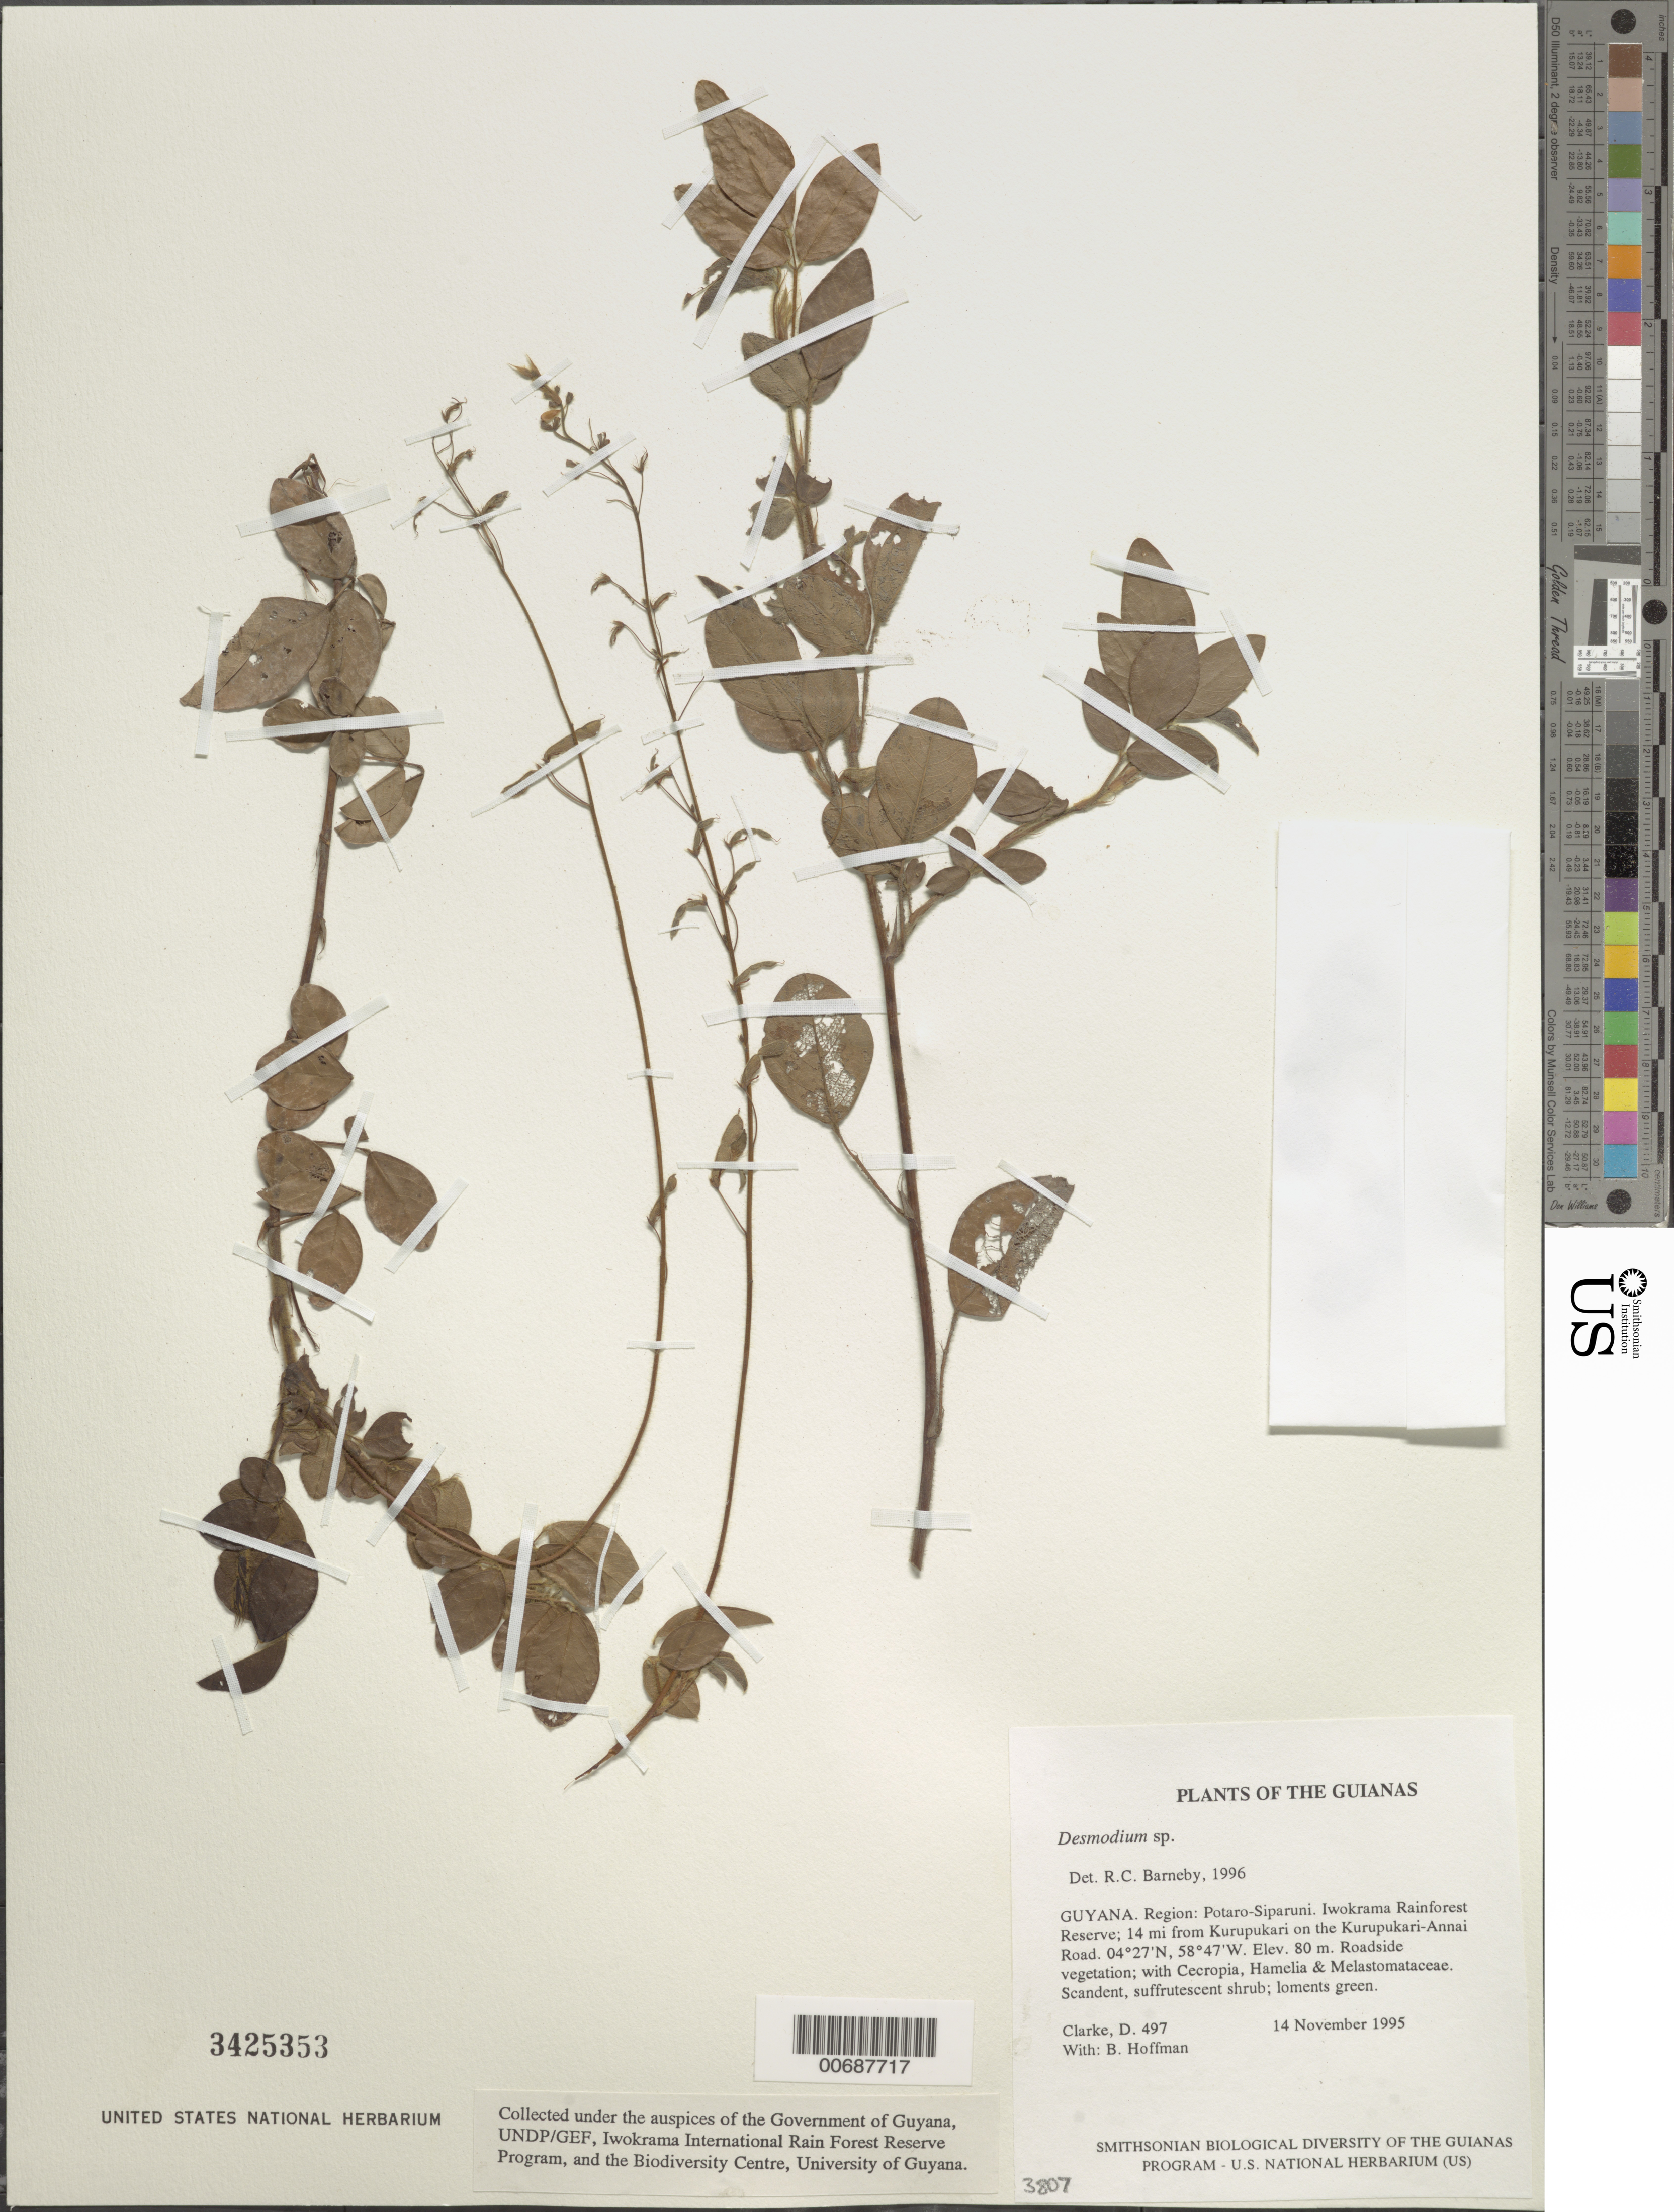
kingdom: Plantae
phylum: Tracheophyta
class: Magnoliopsida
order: Fabales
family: Fabaceae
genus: Desmodium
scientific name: Desmodium sp.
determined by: Barneby, Rupert C., (NY)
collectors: H. D. Clarke & B. Hoffman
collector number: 497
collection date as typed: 14 November 1995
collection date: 1995-11-14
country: Guyana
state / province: Potaro-Siparuni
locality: Iwokrama Rainforest Reserve; 14 mi from Kurupukari on the Kurupukari-Annai Road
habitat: Roadside vegetation; with Cecropia, Hamelia & Melastomataceae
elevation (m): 80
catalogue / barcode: US 3425353